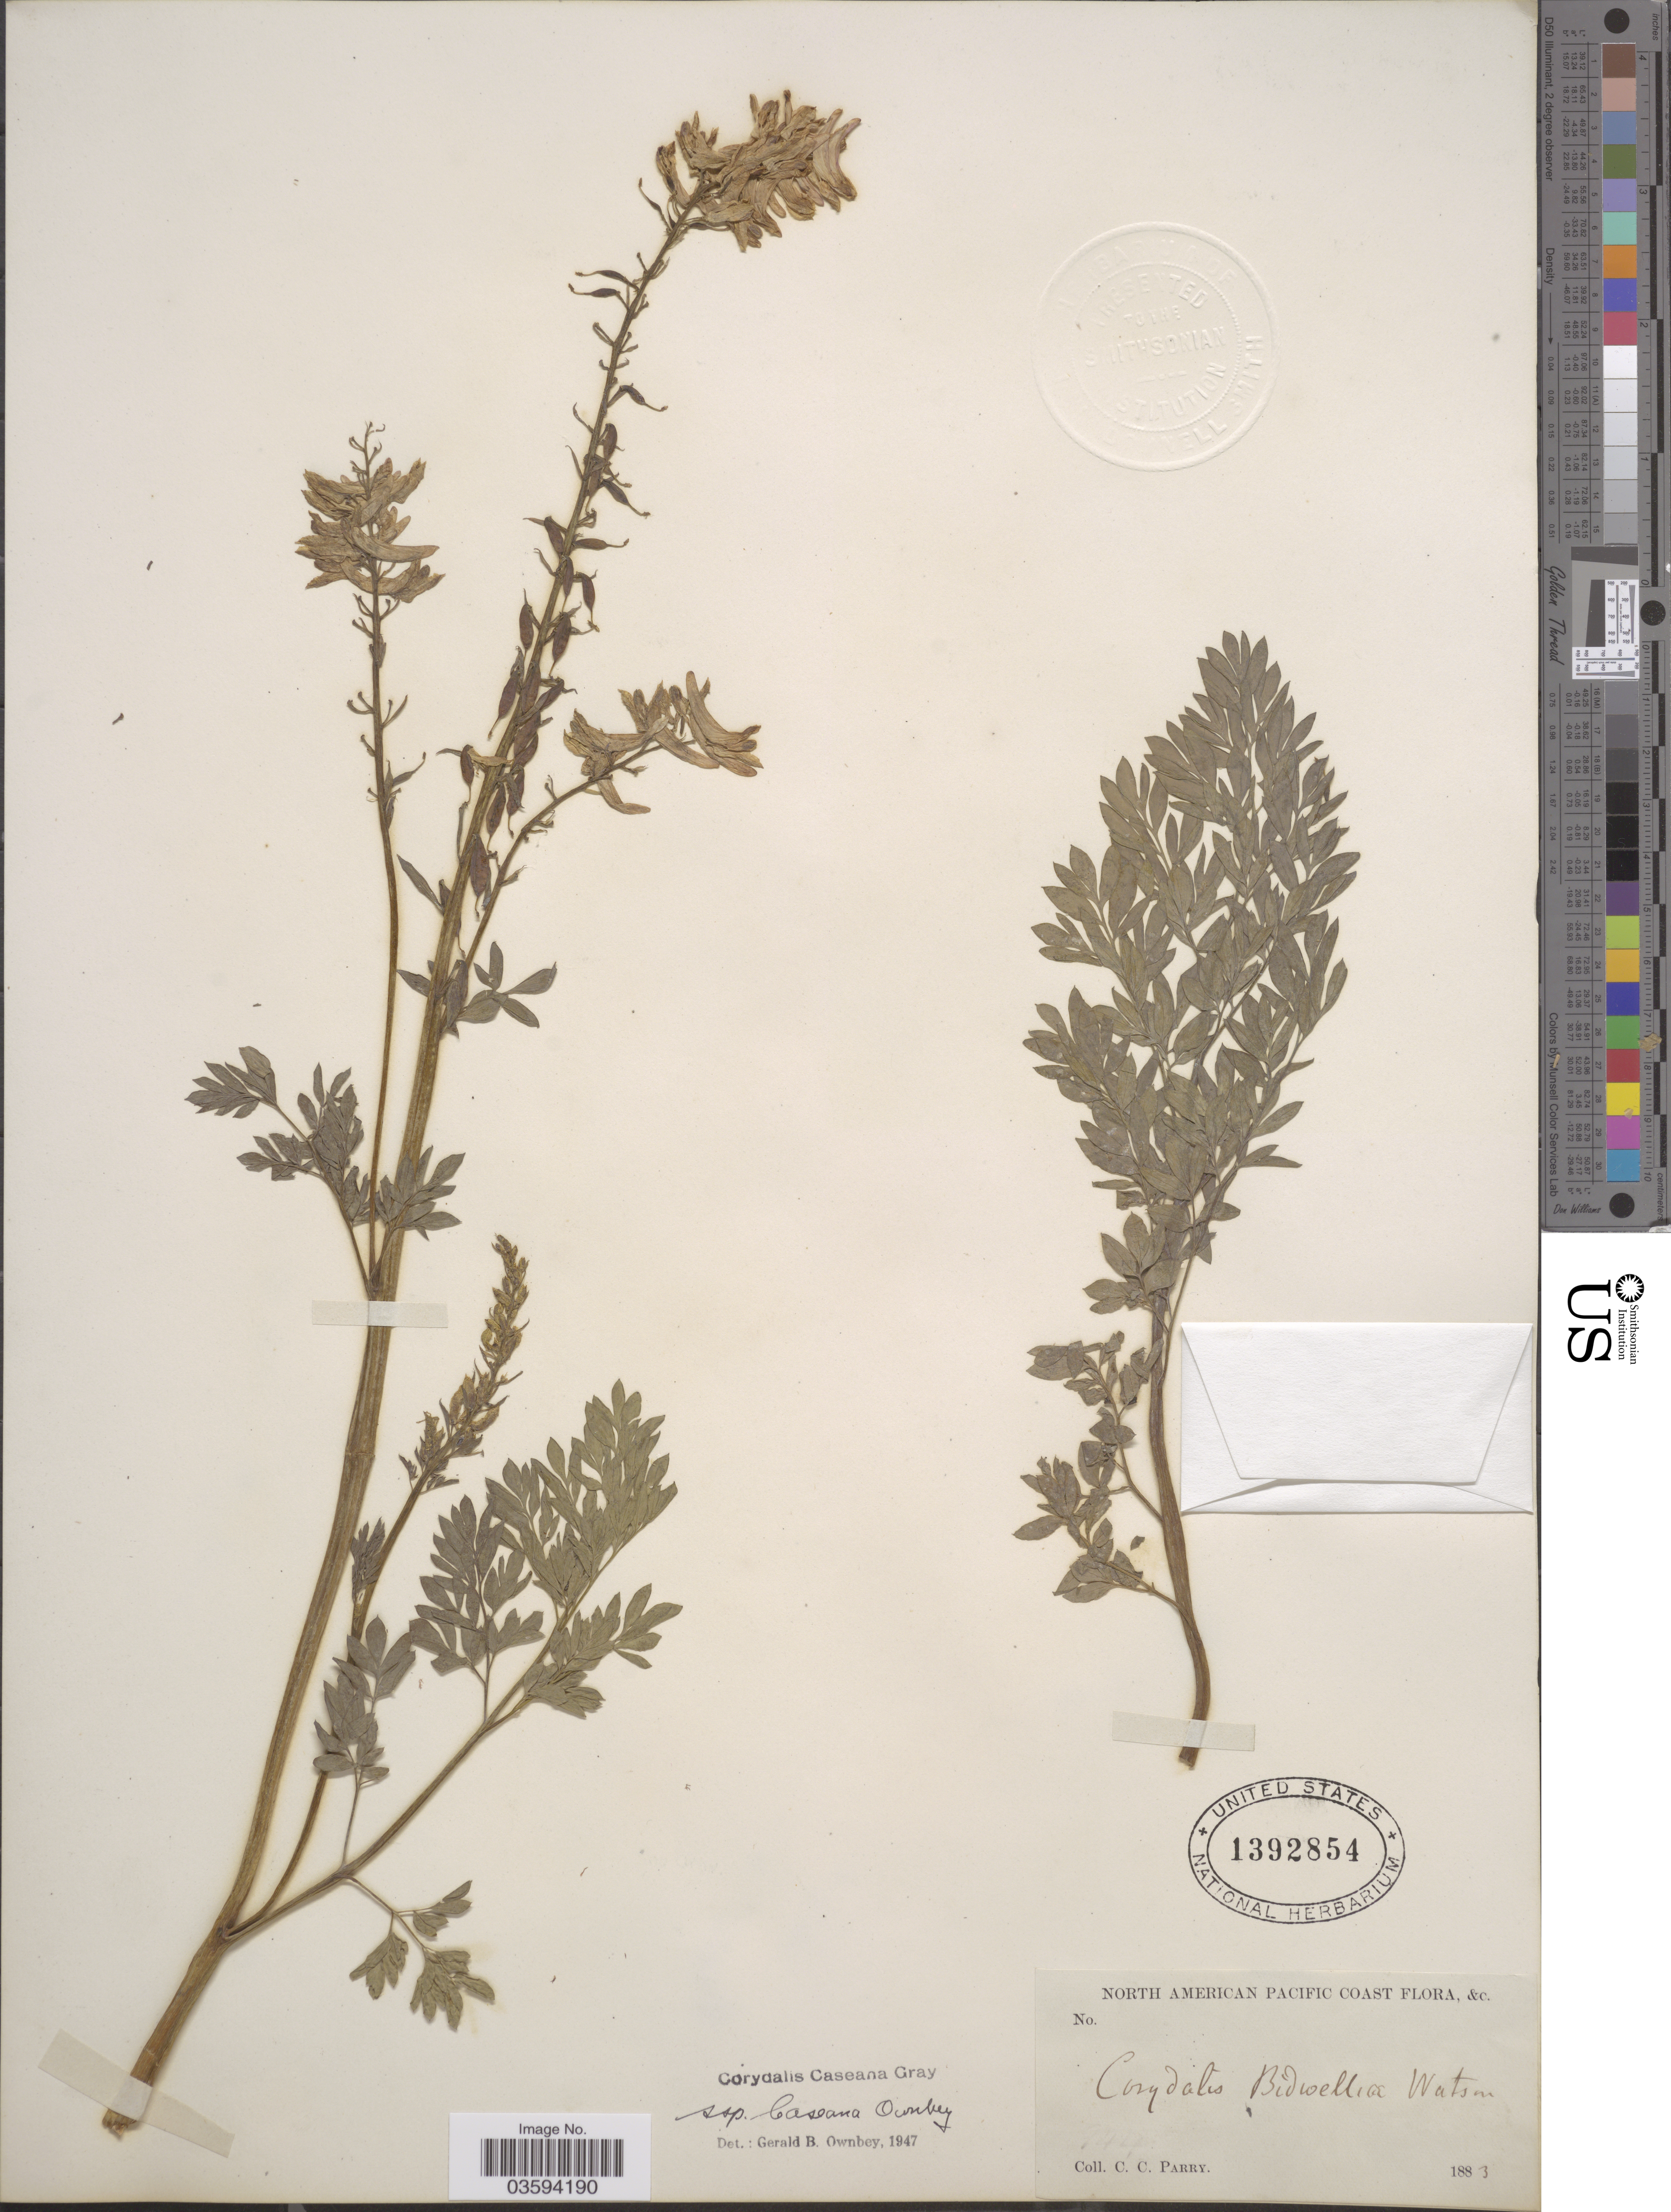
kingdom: Plantae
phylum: Tracheophyta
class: Magnoliopsida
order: Ranunculales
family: Papaveraceae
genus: Corydalis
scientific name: Corydalis caseana subsp. caseana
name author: A. Gray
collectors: C. C. Parry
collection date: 1883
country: United States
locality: North American Pacific Coast.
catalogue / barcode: US 1392854